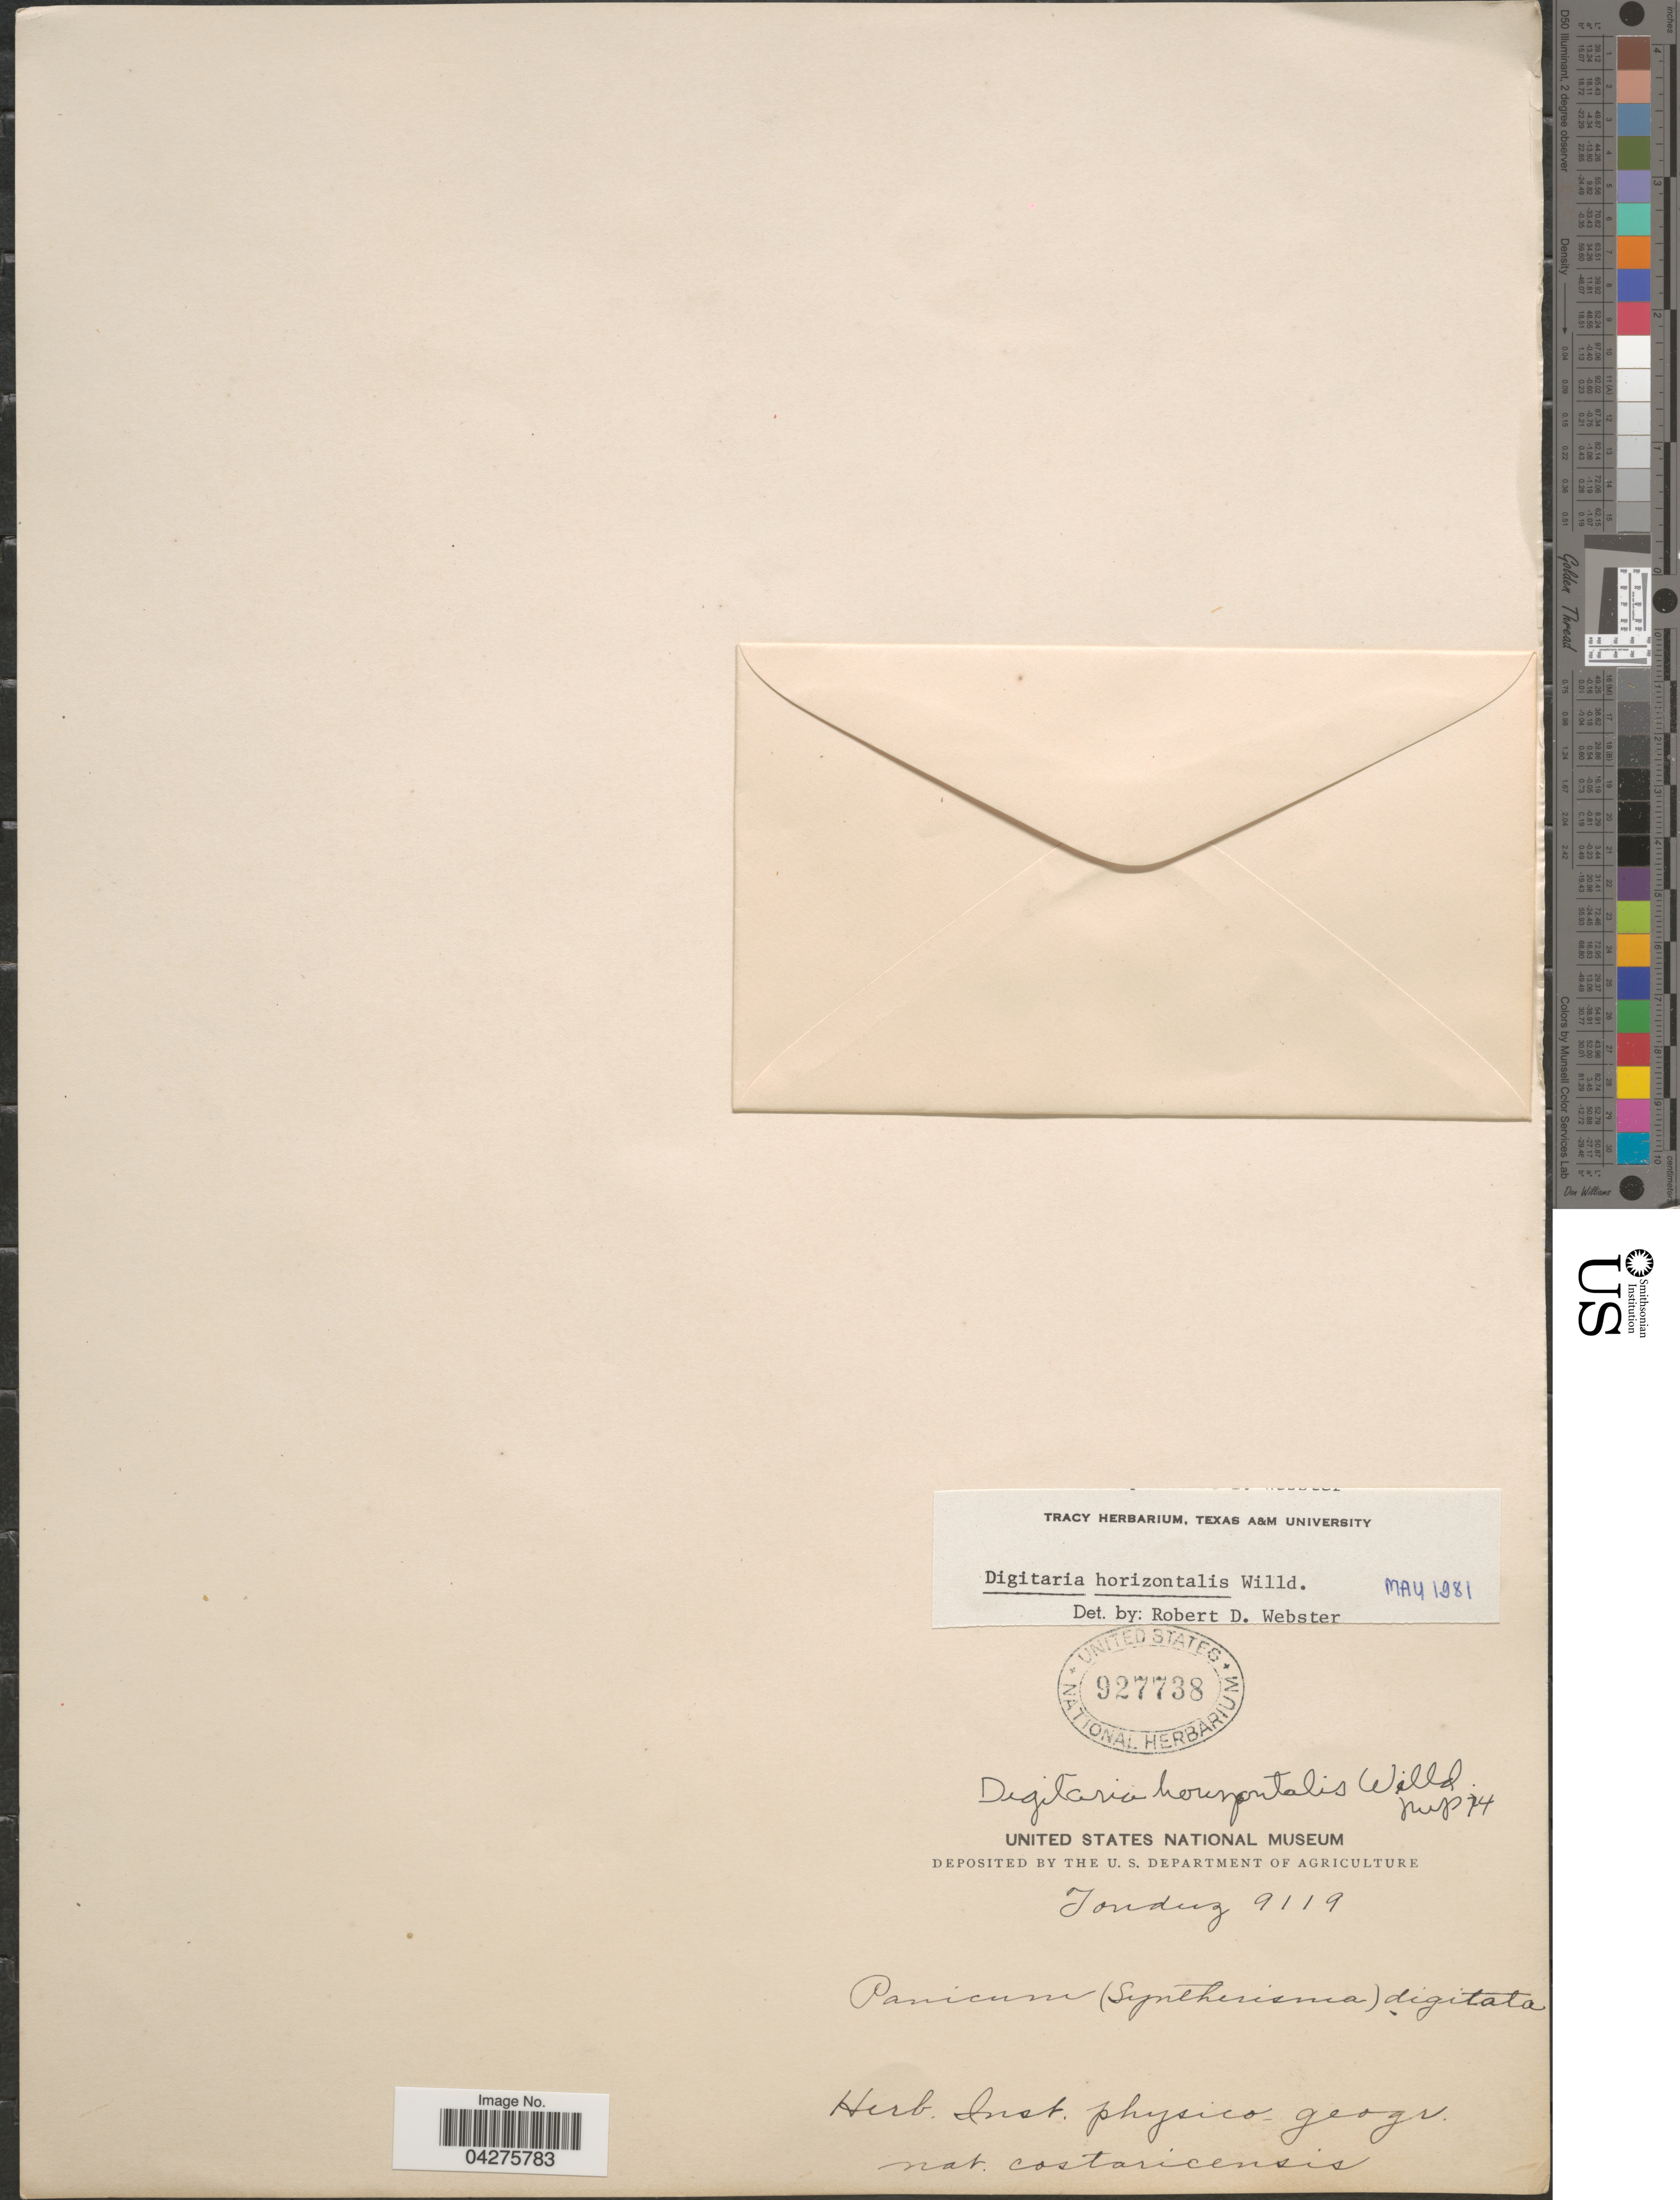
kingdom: Plantae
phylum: Tracheophyta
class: Liliopsida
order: Poales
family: Poaceae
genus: Digitaria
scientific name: Digitaria horizontalis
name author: Willd.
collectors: Tonduz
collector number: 9119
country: Costa Rica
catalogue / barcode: US 927738